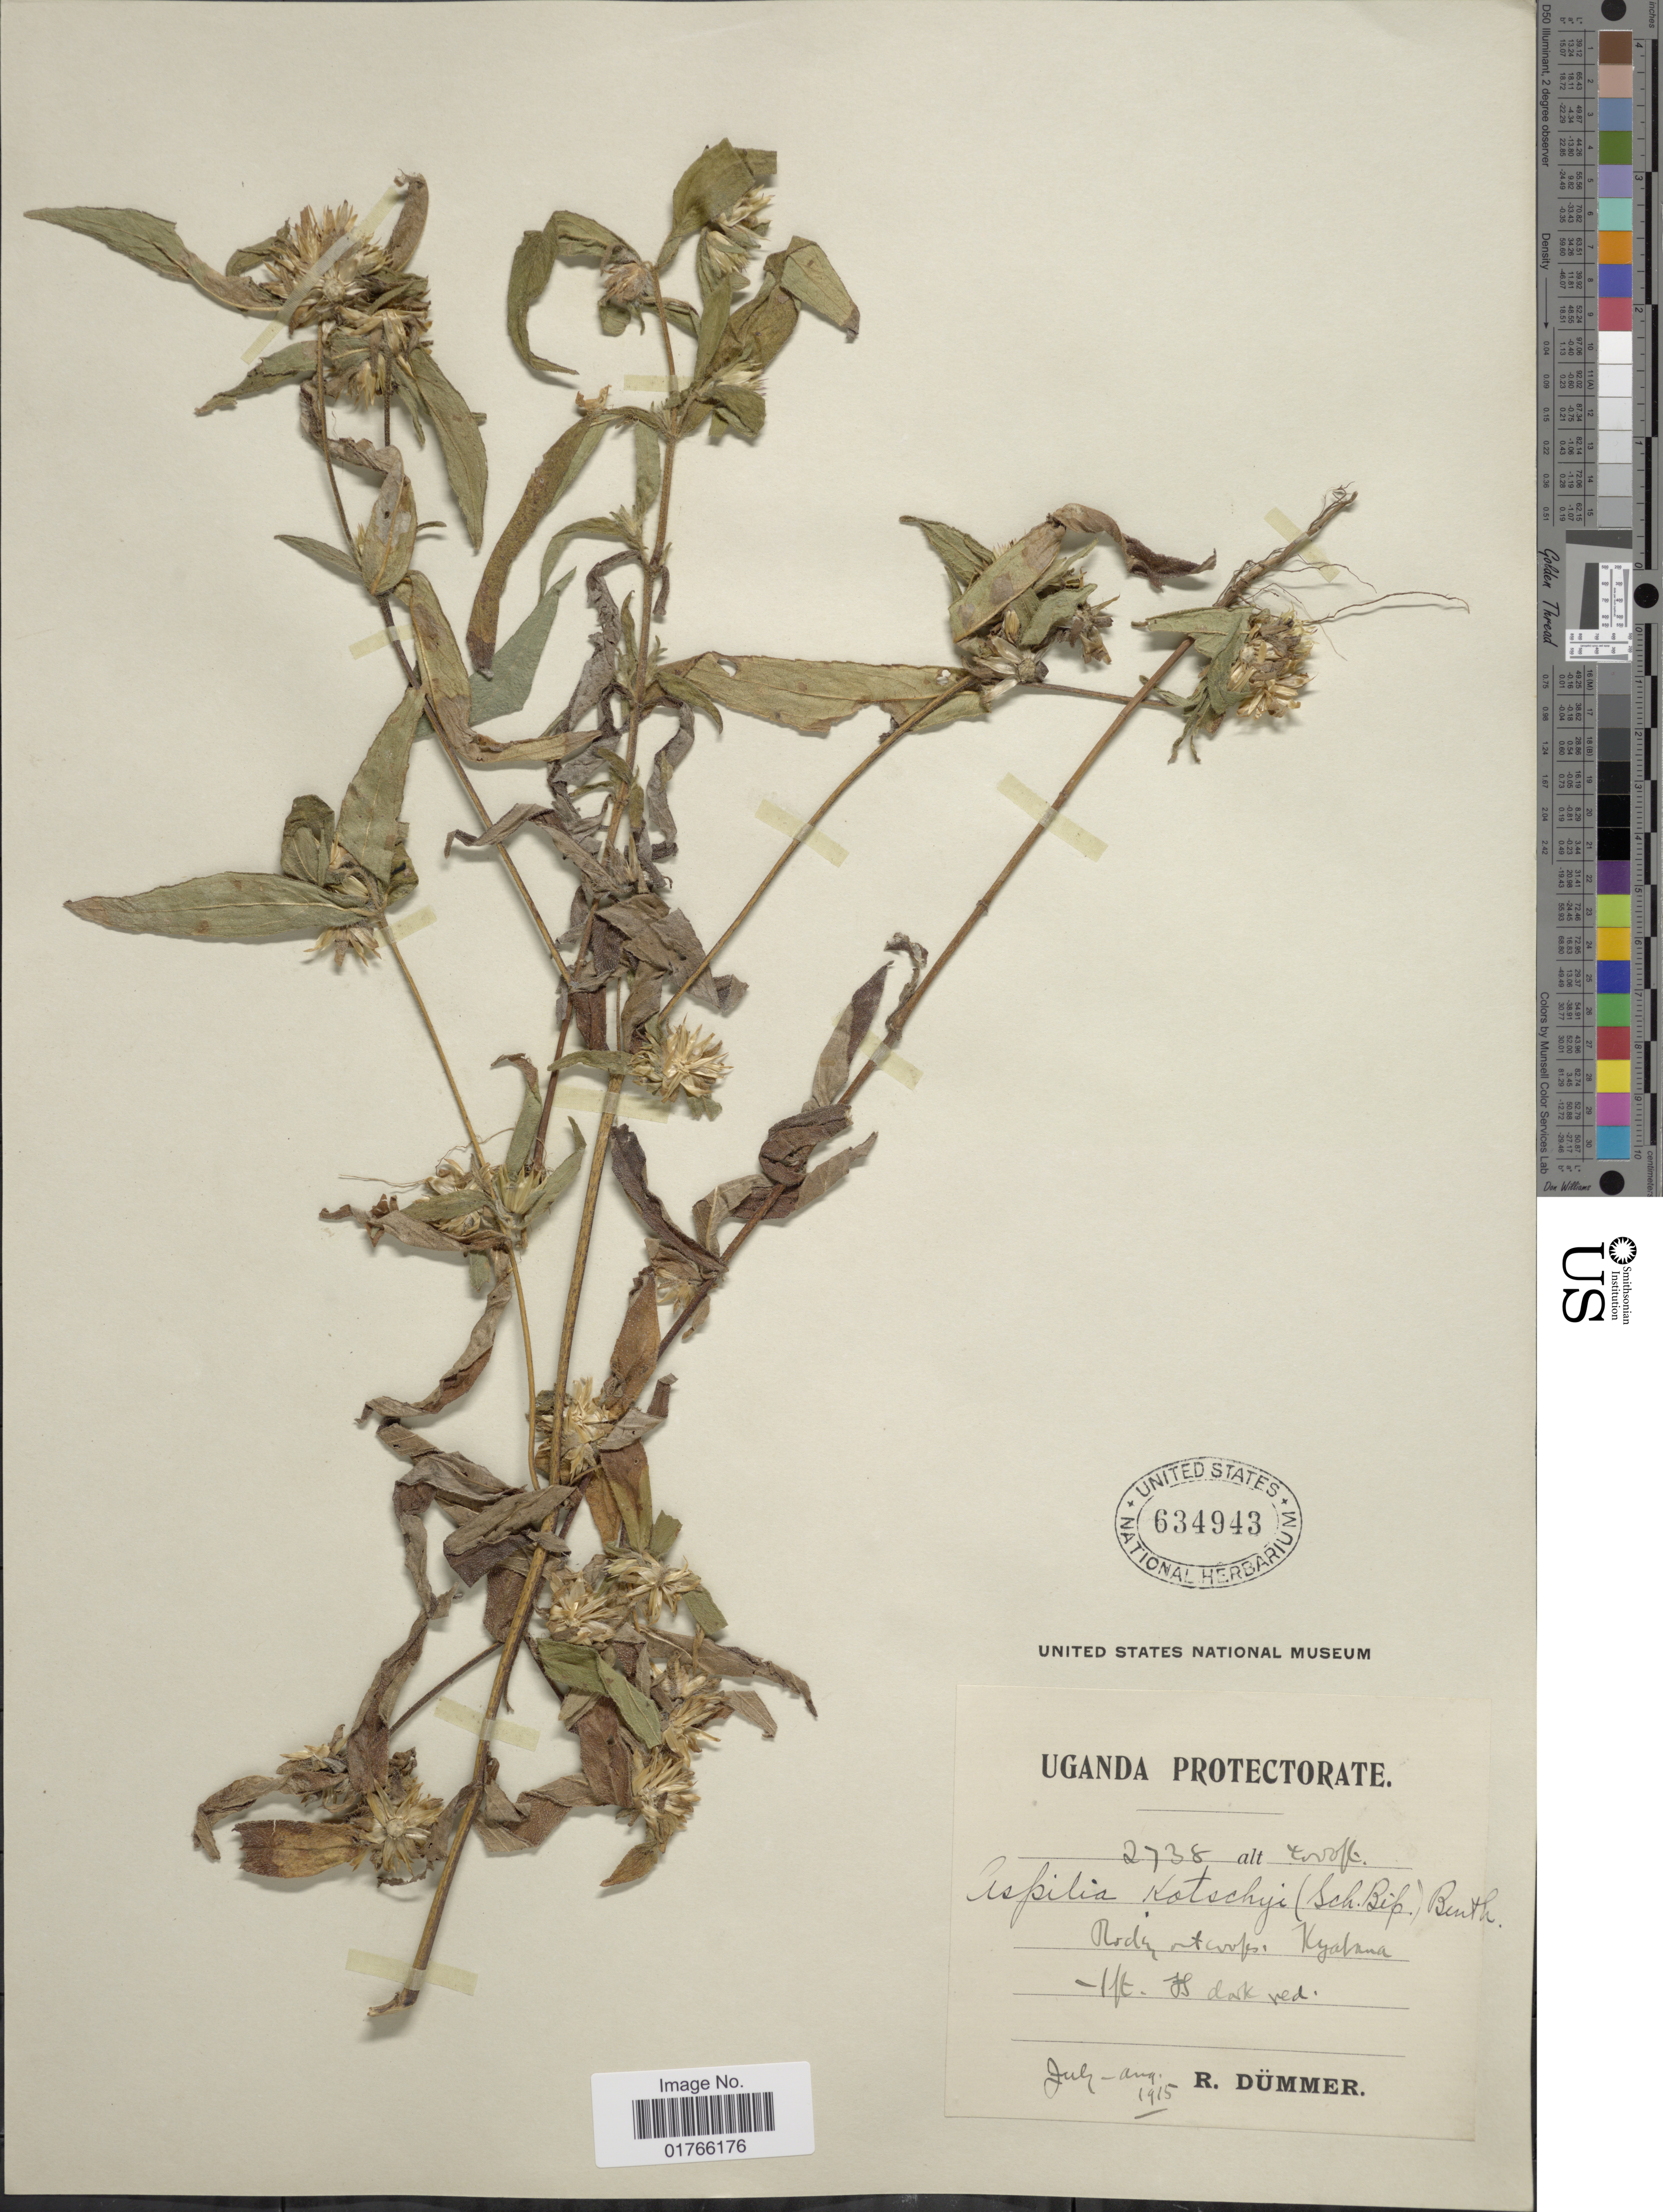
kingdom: Plantae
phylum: Tracheophyta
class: Magnoliopsida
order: Asterales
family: Asteraceae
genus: Aspilia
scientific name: Aspilia kotschyi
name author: (Sch. Bip.) Oliv.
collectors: R. A. Dümmer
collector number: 2738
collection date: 1915-07/1915-08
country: Uganda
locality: Uganda Protectorate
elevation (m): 1219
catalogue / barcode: US 634943